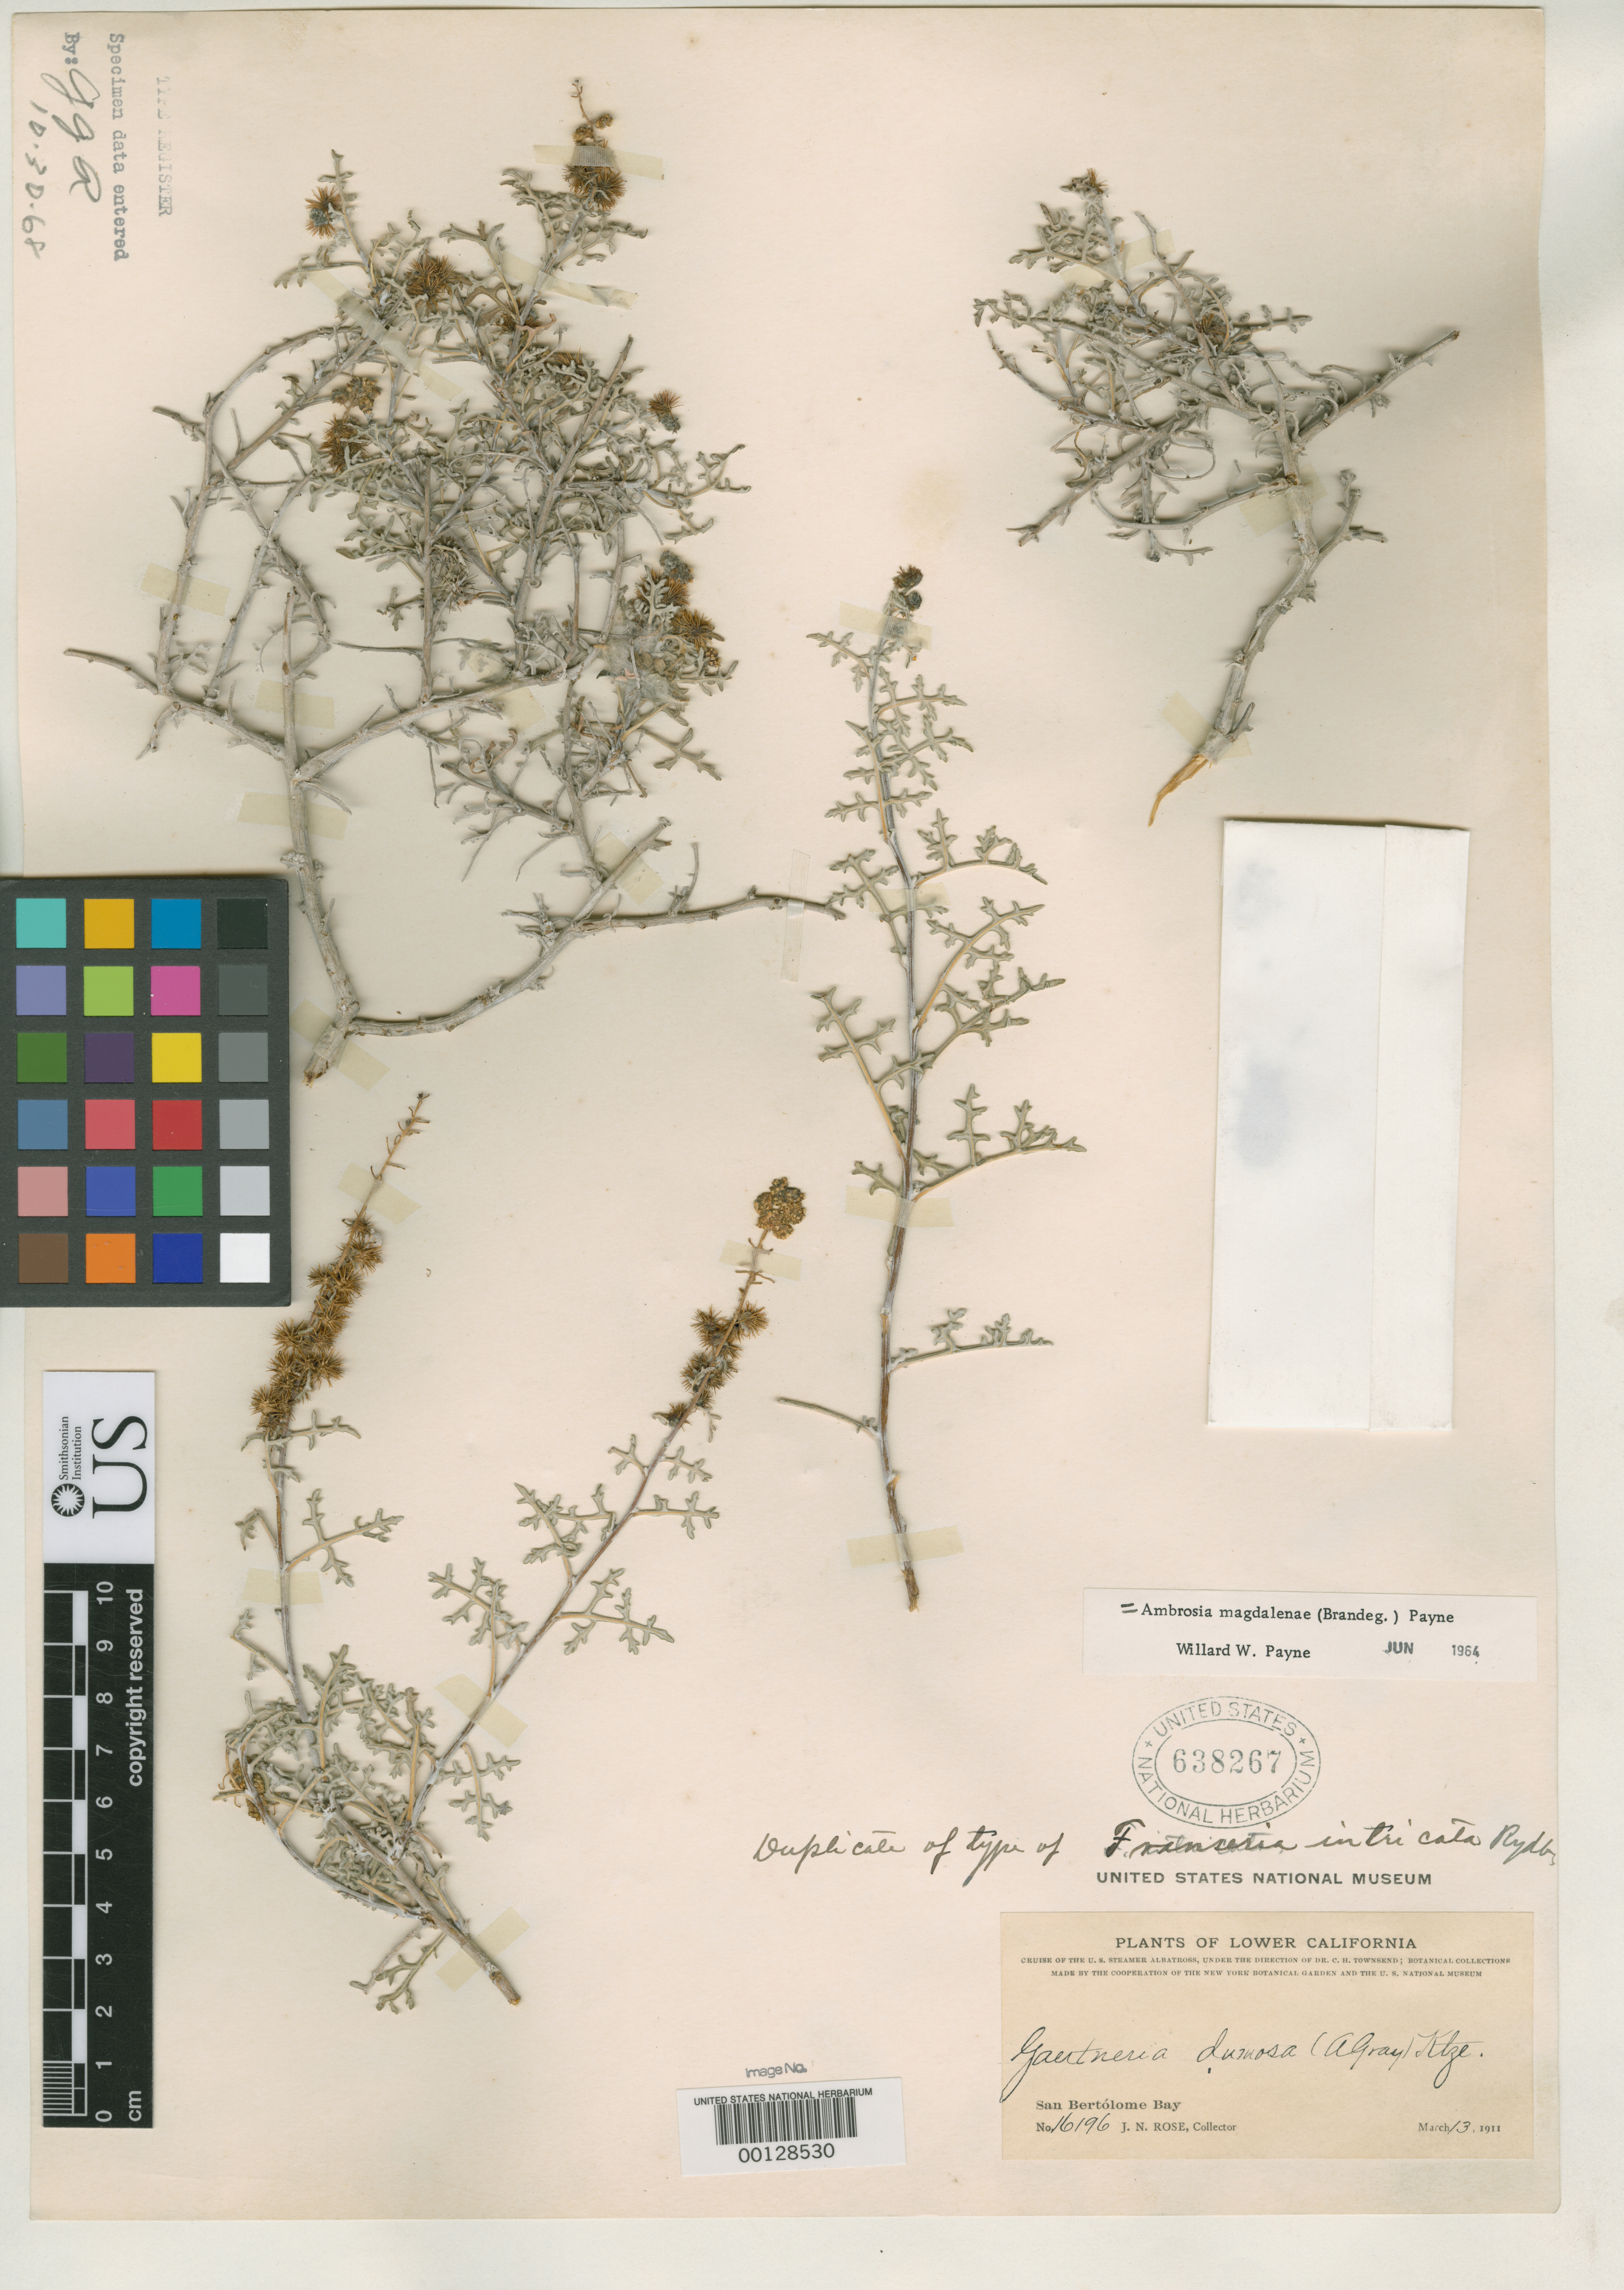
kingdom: Plantae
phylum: Tracheophyta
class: Magnoliopsida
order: Asterales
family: Asteraceae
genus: Franseria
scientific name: Franseria intricata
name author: Rydb.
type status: Isotype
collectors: J. N. Rose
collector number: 16196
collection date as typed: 13 Mar 1911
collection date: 1911-03-13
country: Mexico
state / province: Baja California Sur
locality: San Bartolome Bay.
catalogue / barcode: US 638267